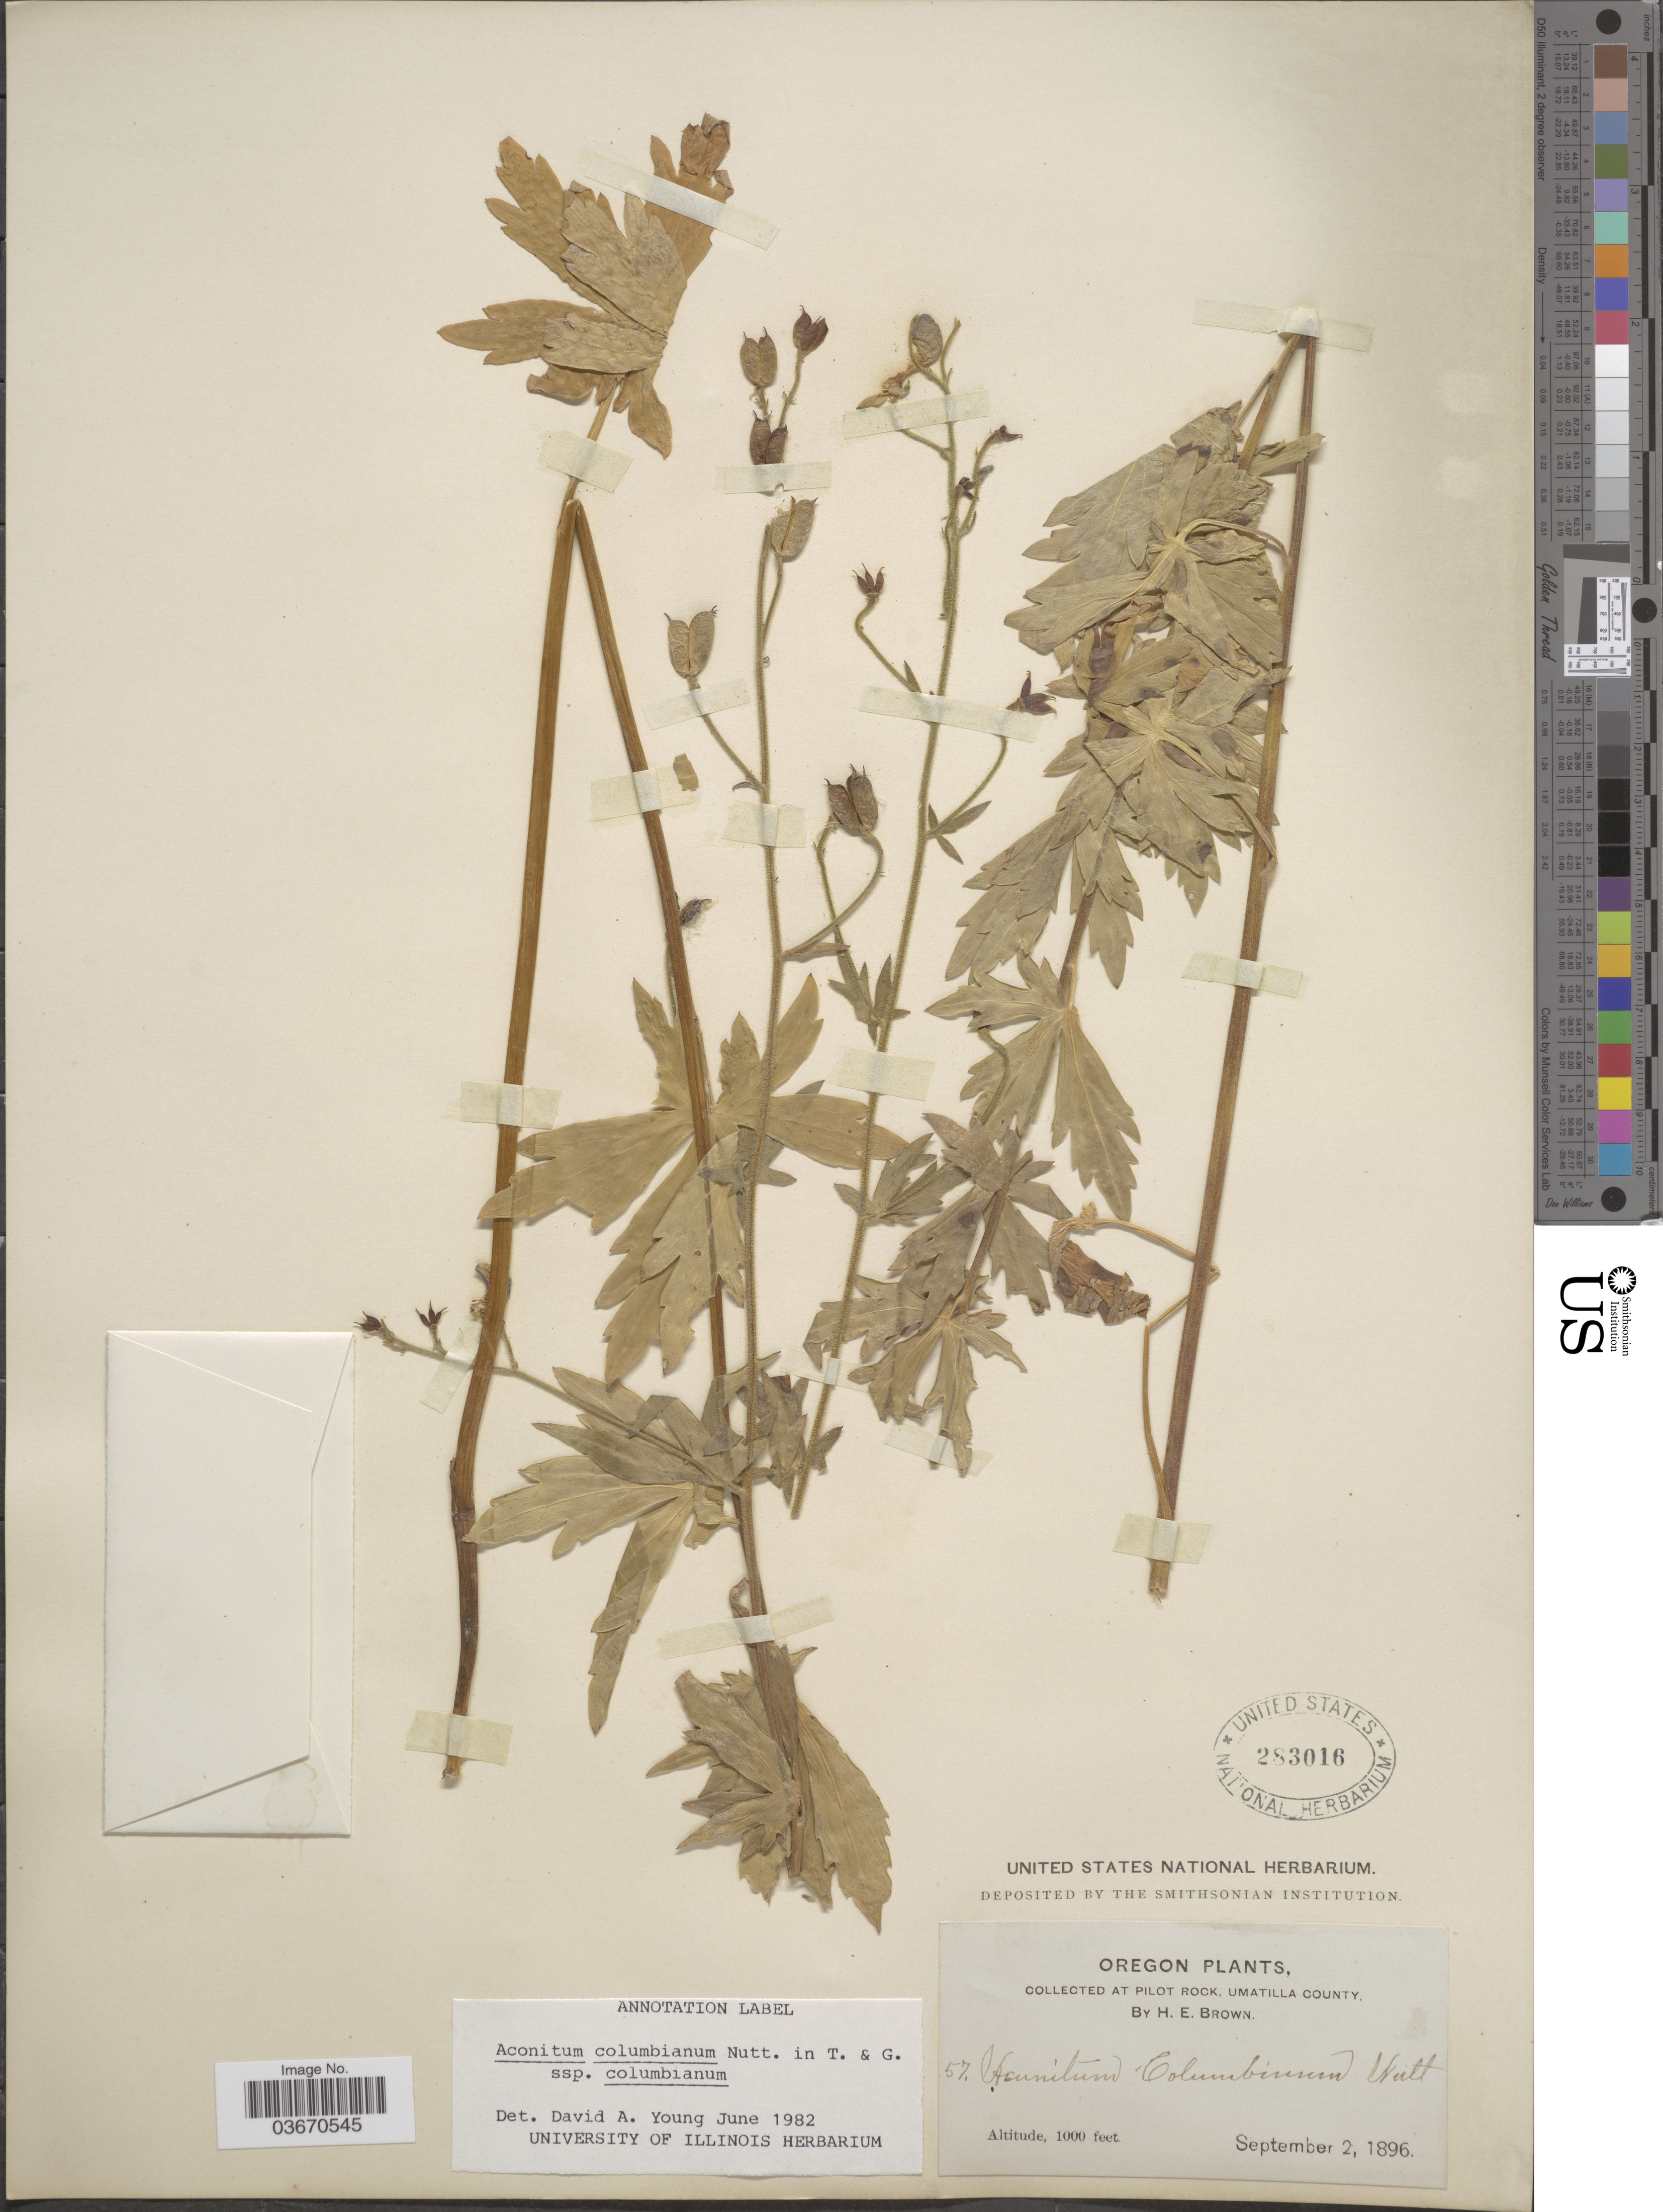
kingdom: Plantae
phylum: Tracheophyta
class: Magnoliopsida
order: Ranunculales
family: Ranunculaceae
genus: Aconitum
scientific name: Aconitum columbianum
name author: Nutt.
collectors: H. E. Brown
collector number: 57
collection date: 1896-09-02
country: United States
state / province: Oregon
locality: Pilot Rock, Umatilla County.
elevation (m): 305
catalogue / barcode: US 283016